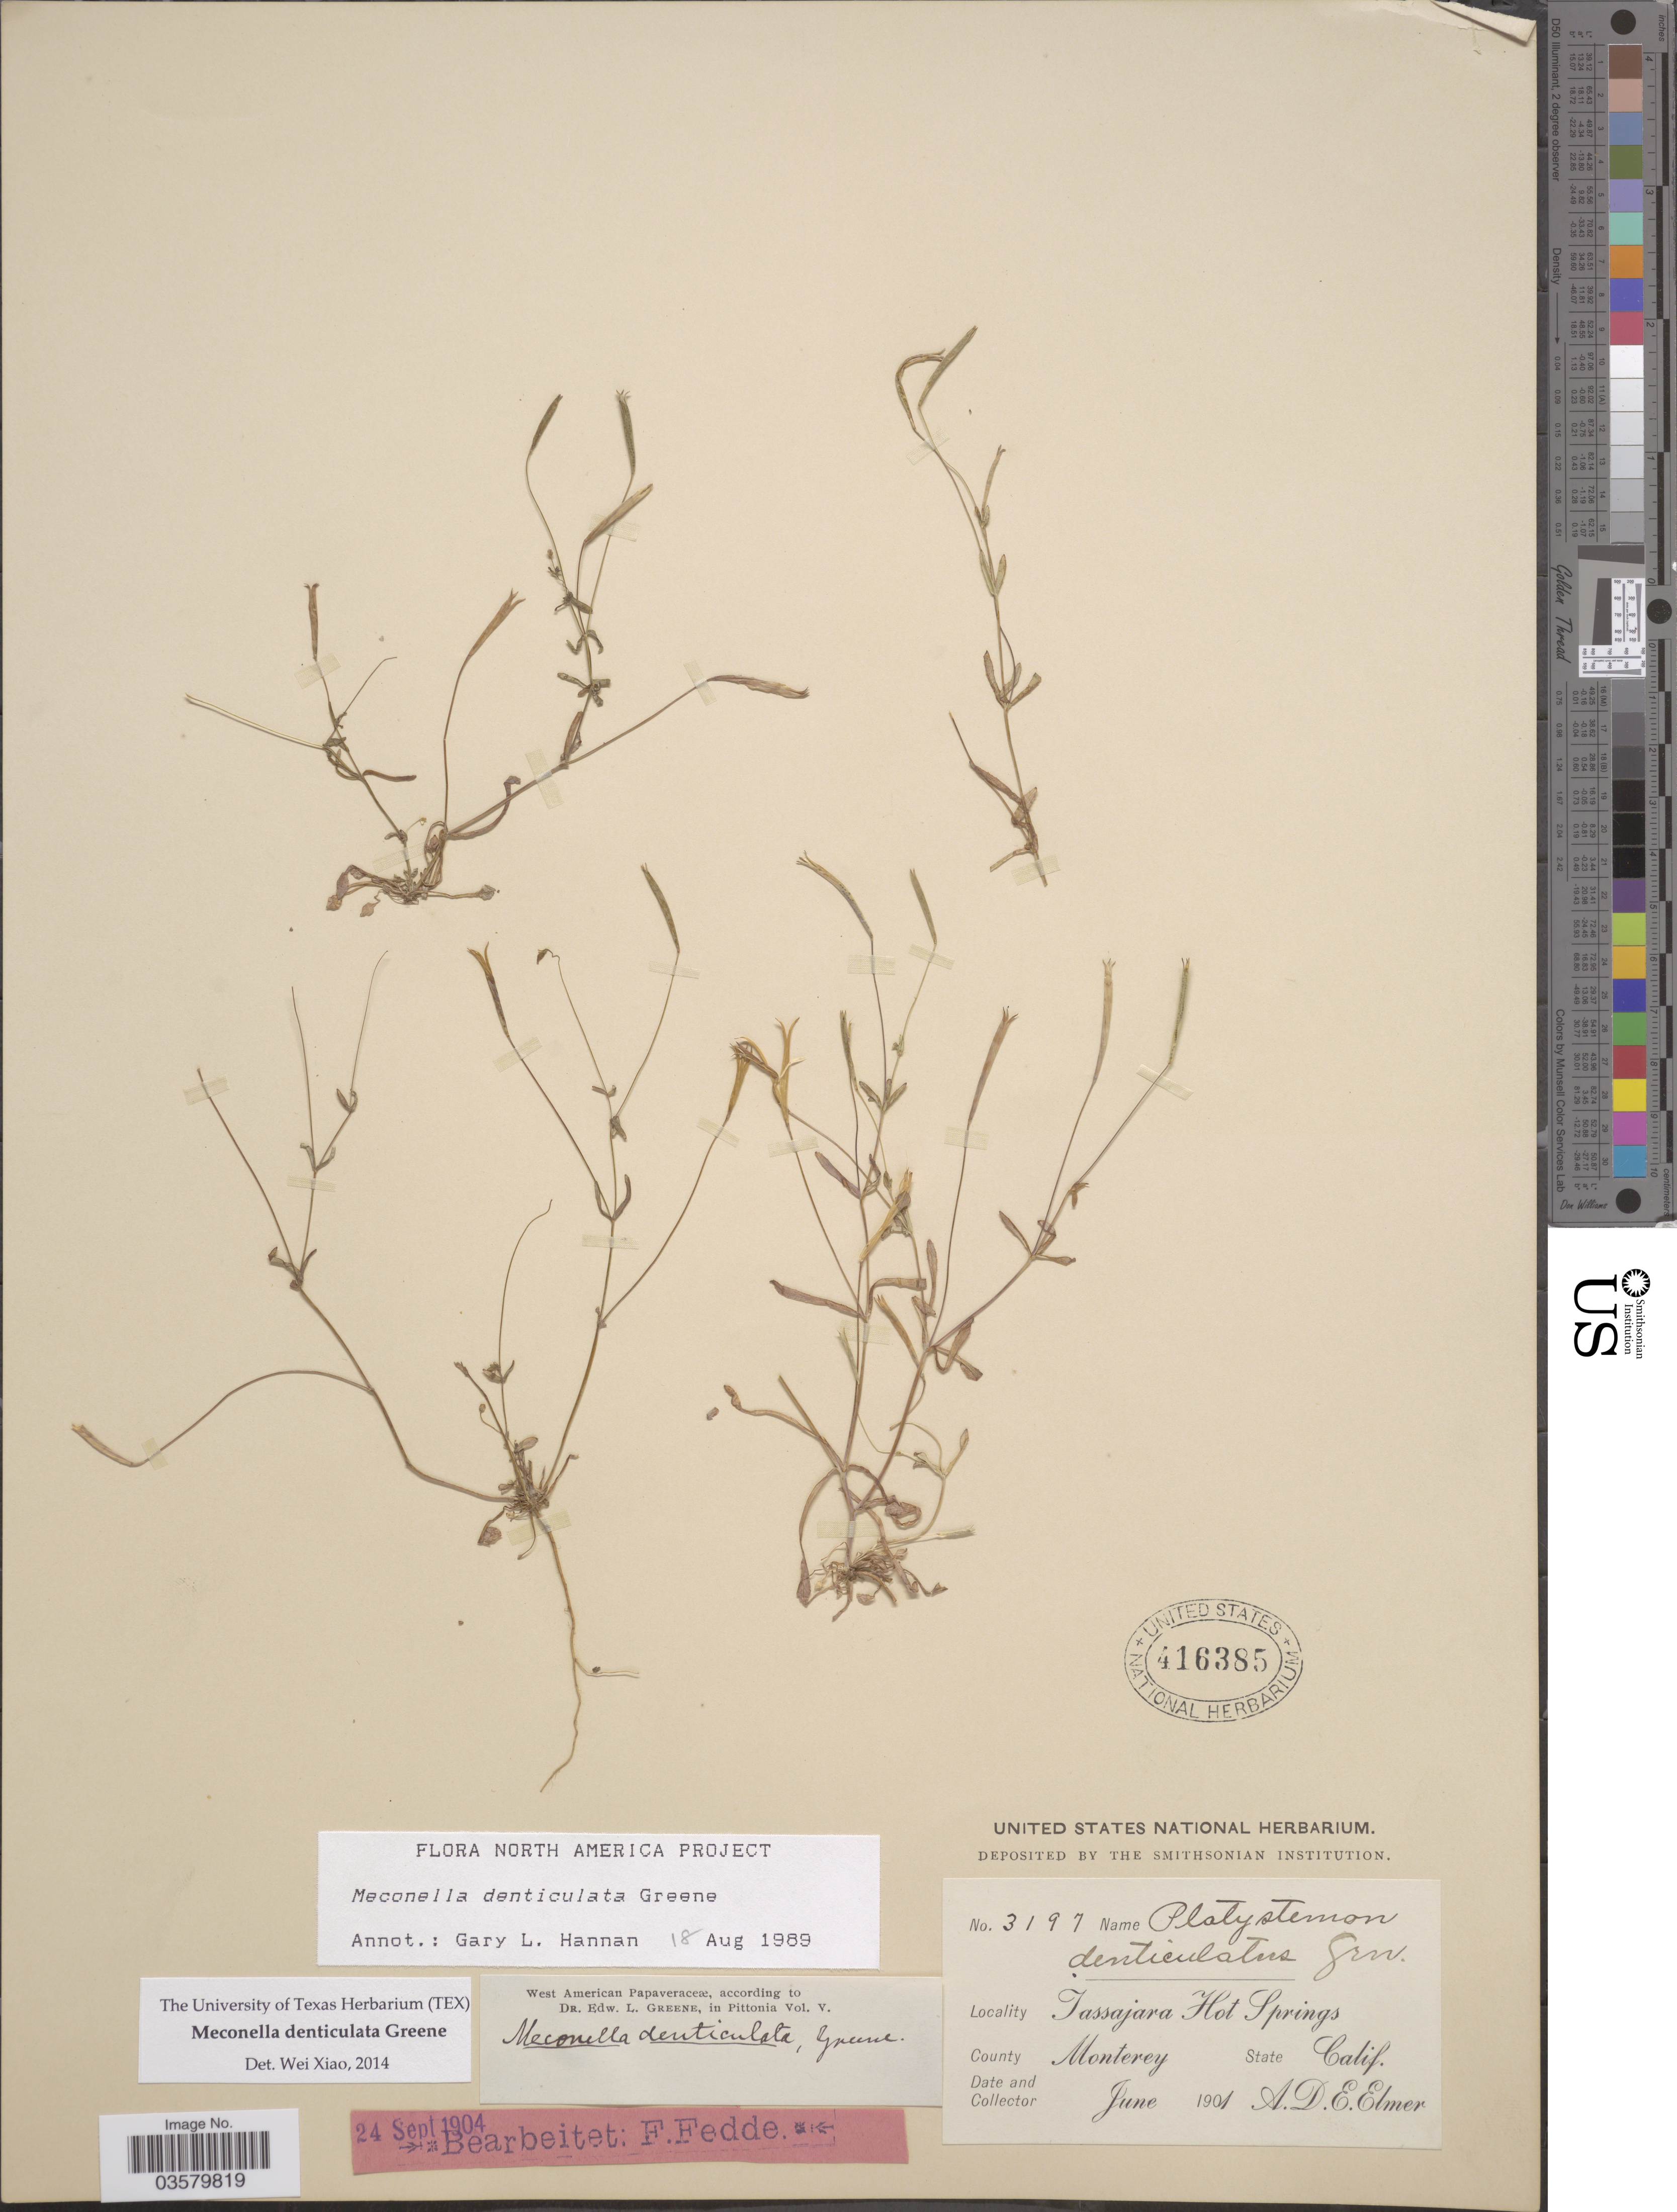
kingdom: Plantae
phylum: Tracheophyta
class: Magnoliopsida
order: Ranunculales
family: Papaveraceae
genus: Meconella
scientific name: Meconella denticulata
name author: Greene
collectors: A. D. E. Elmer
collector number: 3197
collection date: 1901-06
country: United States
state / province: California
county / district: Monterey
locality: Tassajara Hot Springs. County Monterey.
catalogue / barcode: US 416385